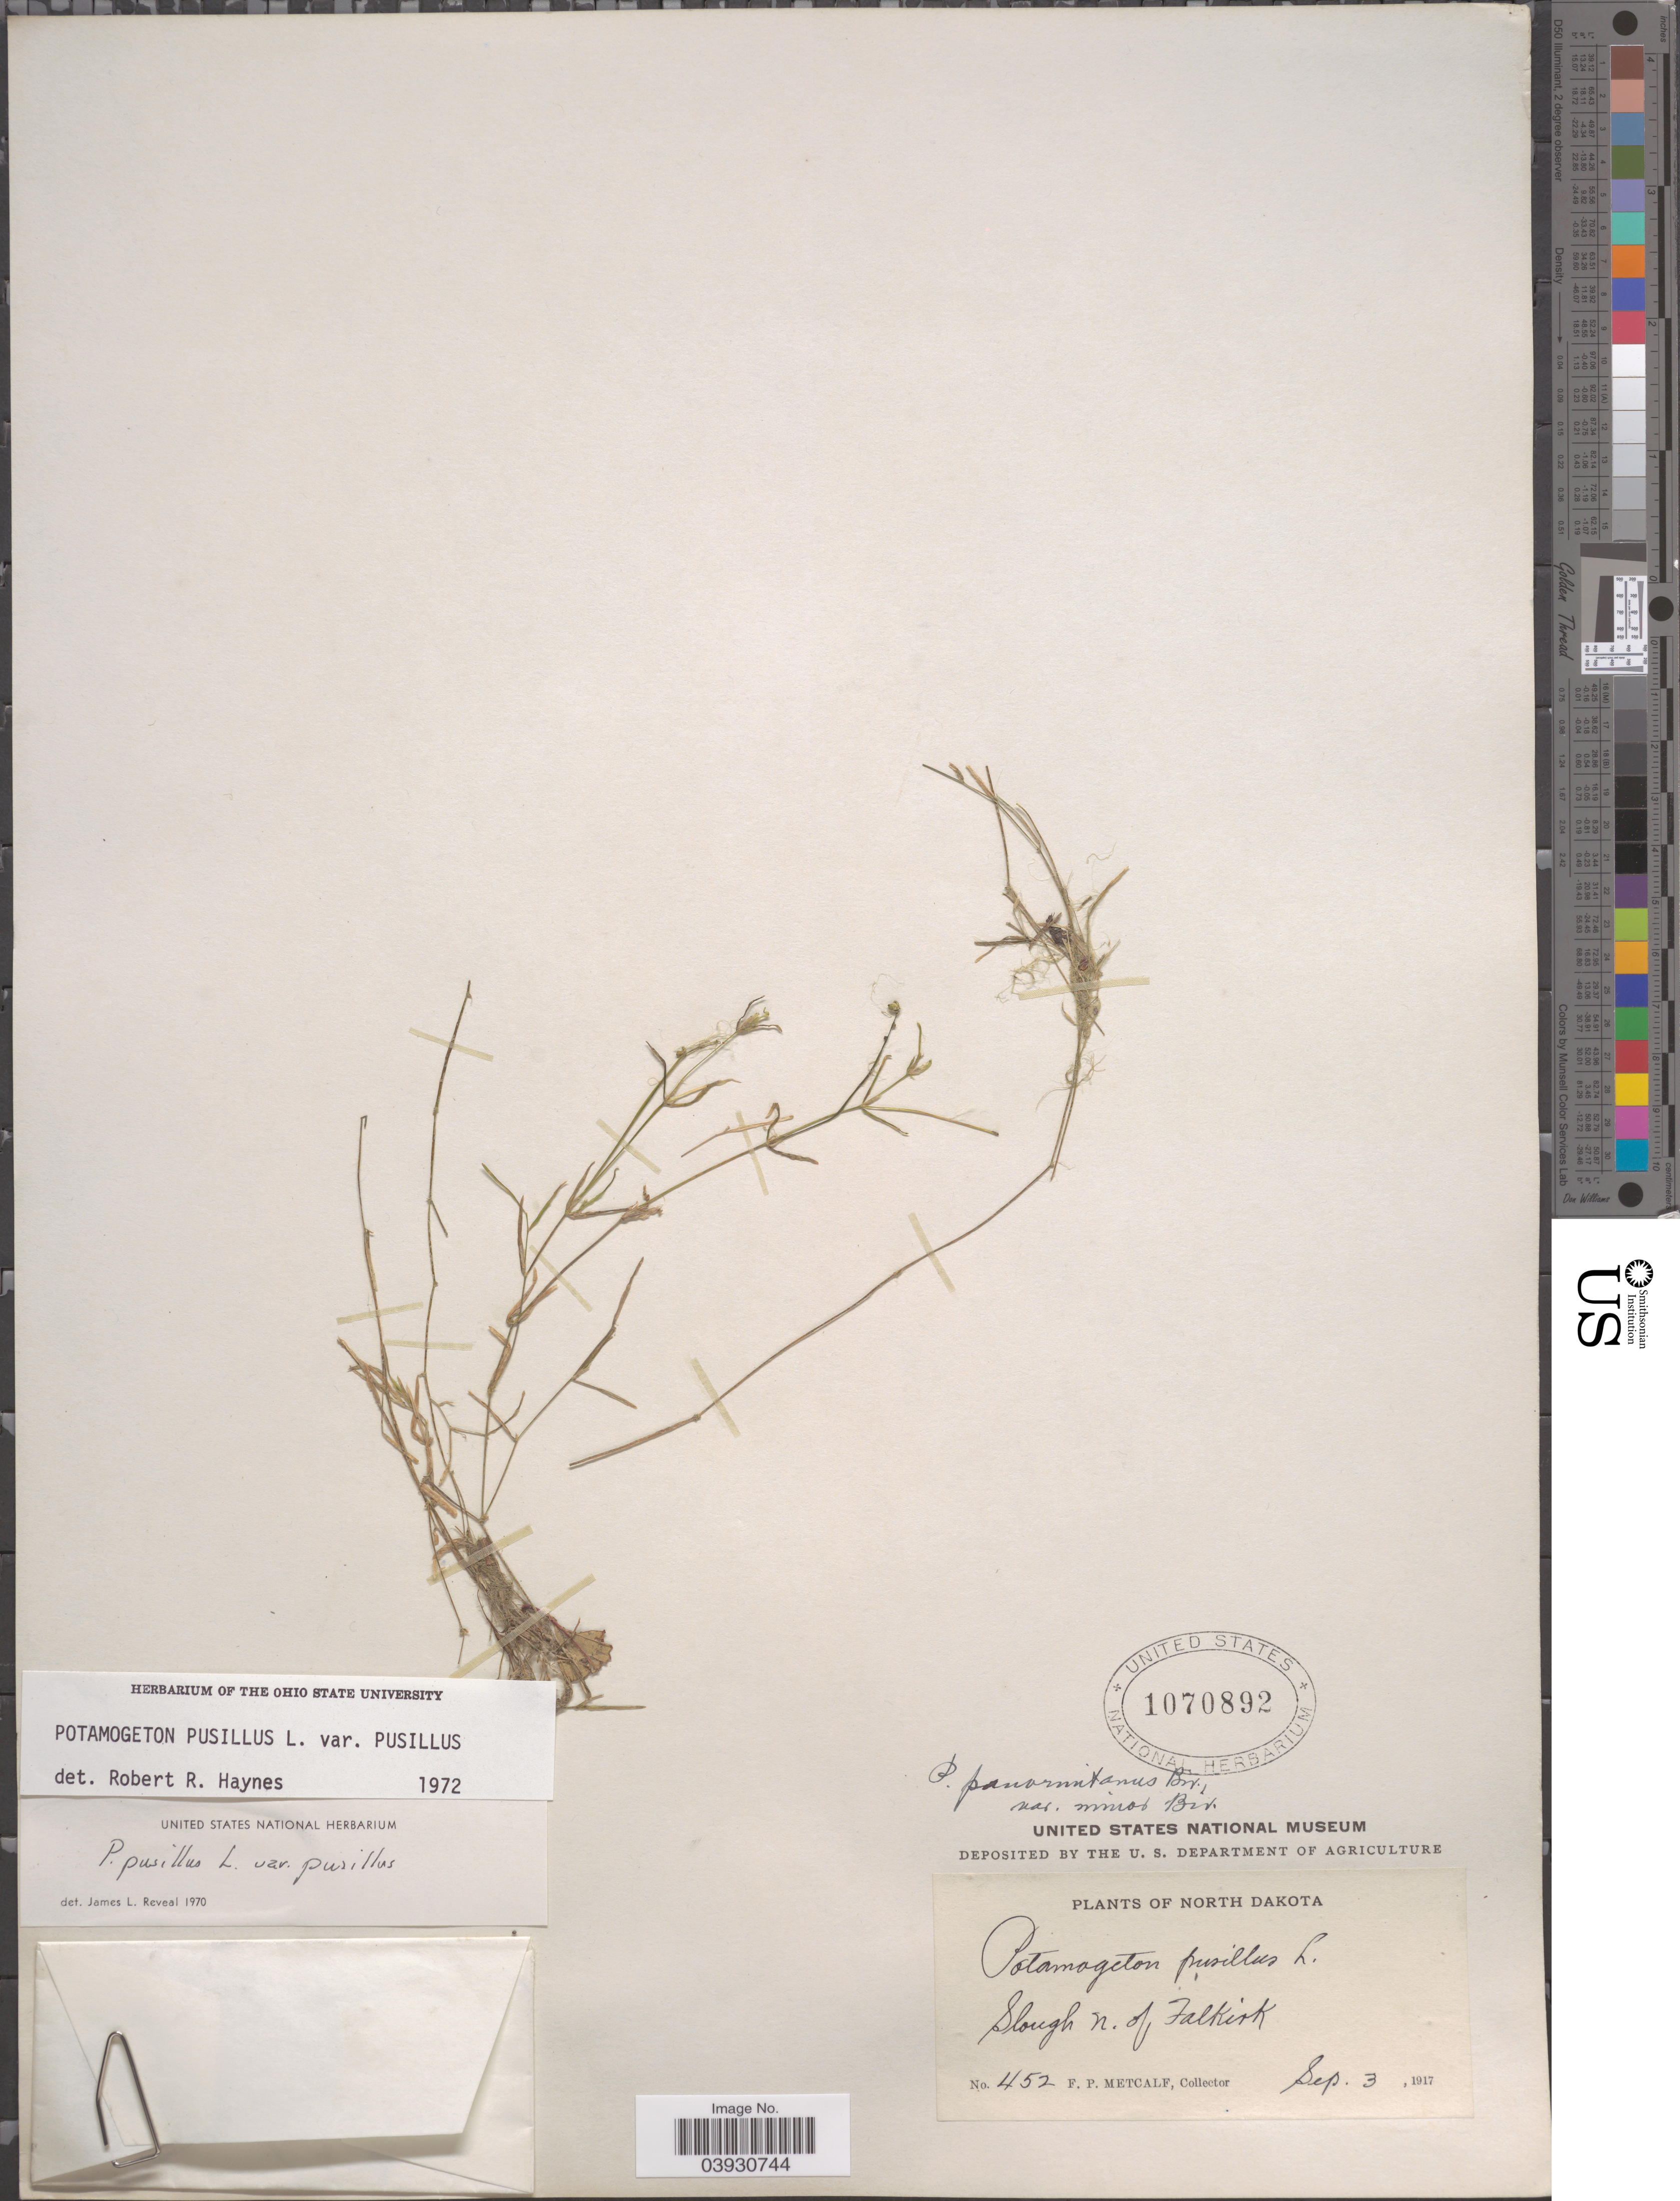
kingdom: Plantae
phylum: Tracheophyta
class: Liliopsida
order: Alismatales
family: Potamogetonaceae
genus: Potamogeton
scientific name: Potamogeton pusillus var. pusillus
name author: L.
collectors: F. Metcalf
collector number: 452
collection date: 1917-09-03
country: United States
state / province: North Dakota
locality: Slough n. of Falkirk.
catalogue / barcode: US 1070892